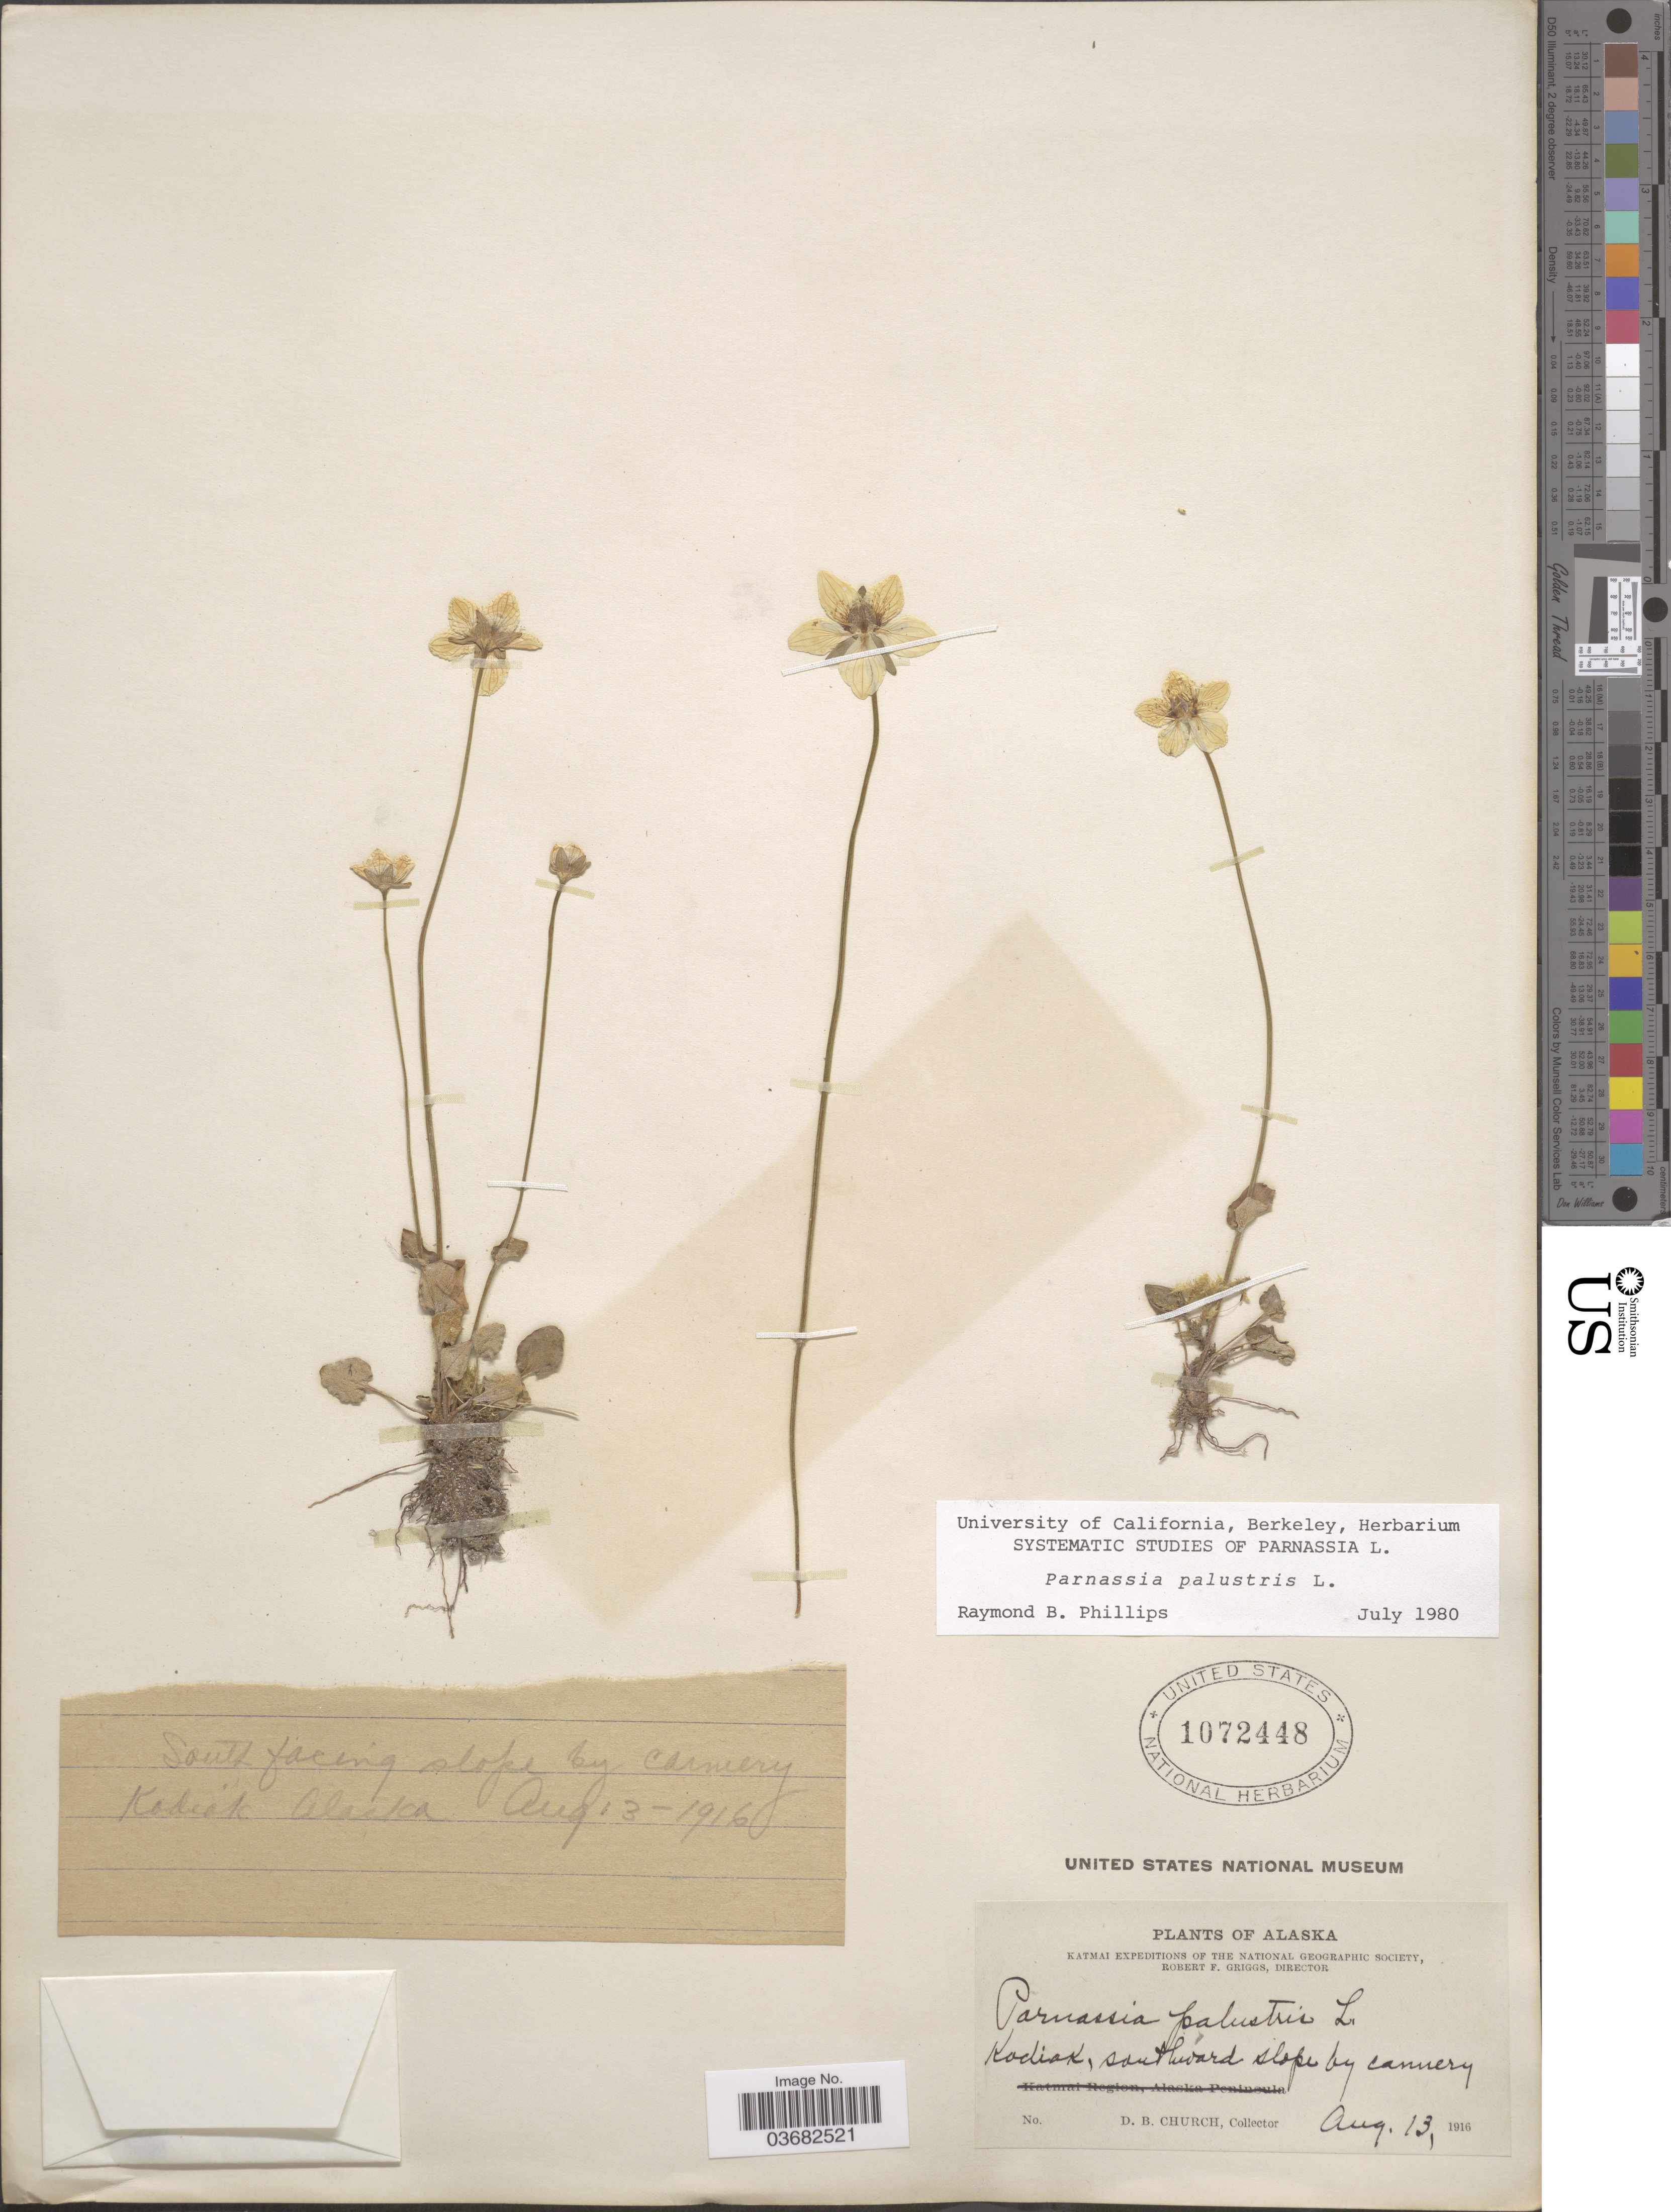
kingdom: Plantae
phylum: Tracheophyta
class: Magnoliopsida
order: Celastrales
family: Parnassiaceae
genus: Parnassia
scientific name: Parnassia palustris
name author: L.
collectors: D. Church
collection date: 1916-08-13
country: United States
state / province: Alaska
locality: Katmai Expeditions of the National Geographic Society. Kodiak, southward slope by carmery. South facing slope by Carmery. Kodiak.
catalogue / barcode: US 1072448